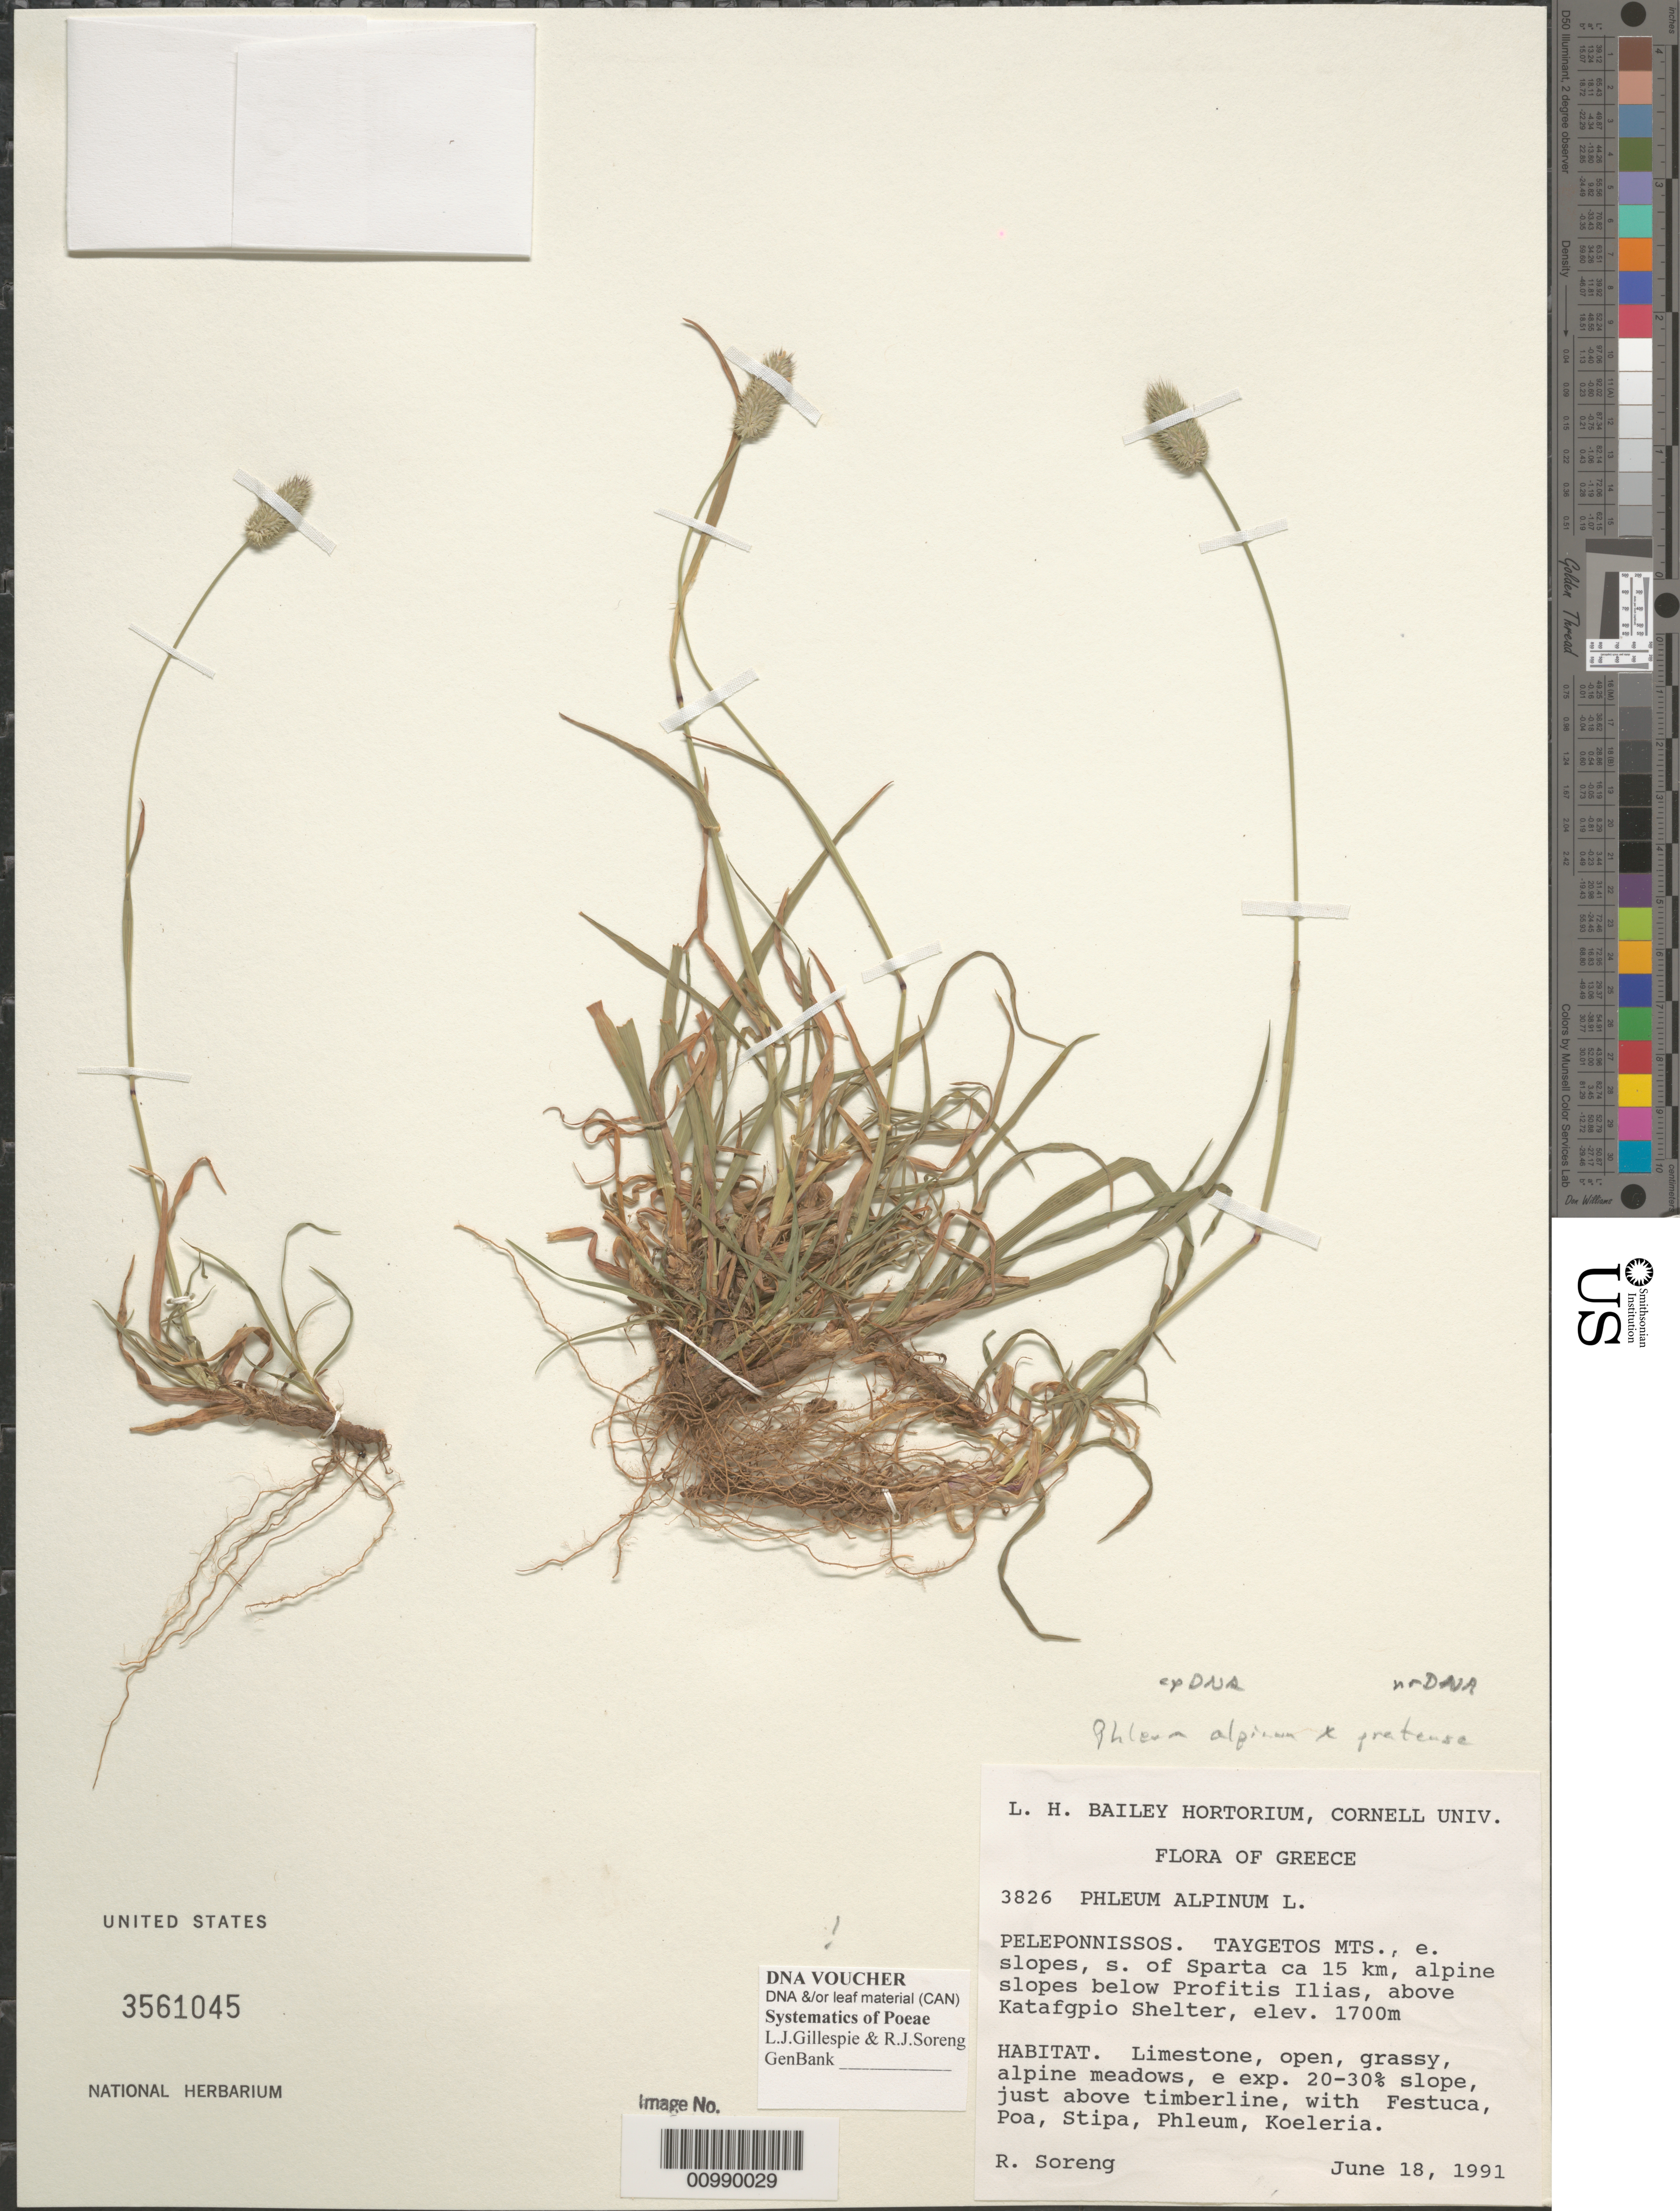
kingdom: Plantae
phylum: Tracheophyta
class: Liliopsida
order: Poales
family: Poaceae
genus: Phleum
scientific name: Phleum alpinum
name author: L.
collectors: R. J. Soreng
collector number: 3826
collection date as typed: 18 Jun 1991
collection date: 1991-06-18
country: Greece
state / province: Peloponnese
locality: TAYGETOS MTS., E slopes, S of Sparta ca 15 km, alpine slopes below Profitis Ilias, above Katafgpio Shelter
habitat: Limestone, open, grassy, alpine meadows, e exp. 20-30% slope, just above timberline, with Festuca, Poa, Stipa, Phleum,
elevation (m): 1700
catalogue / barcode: US 3561045